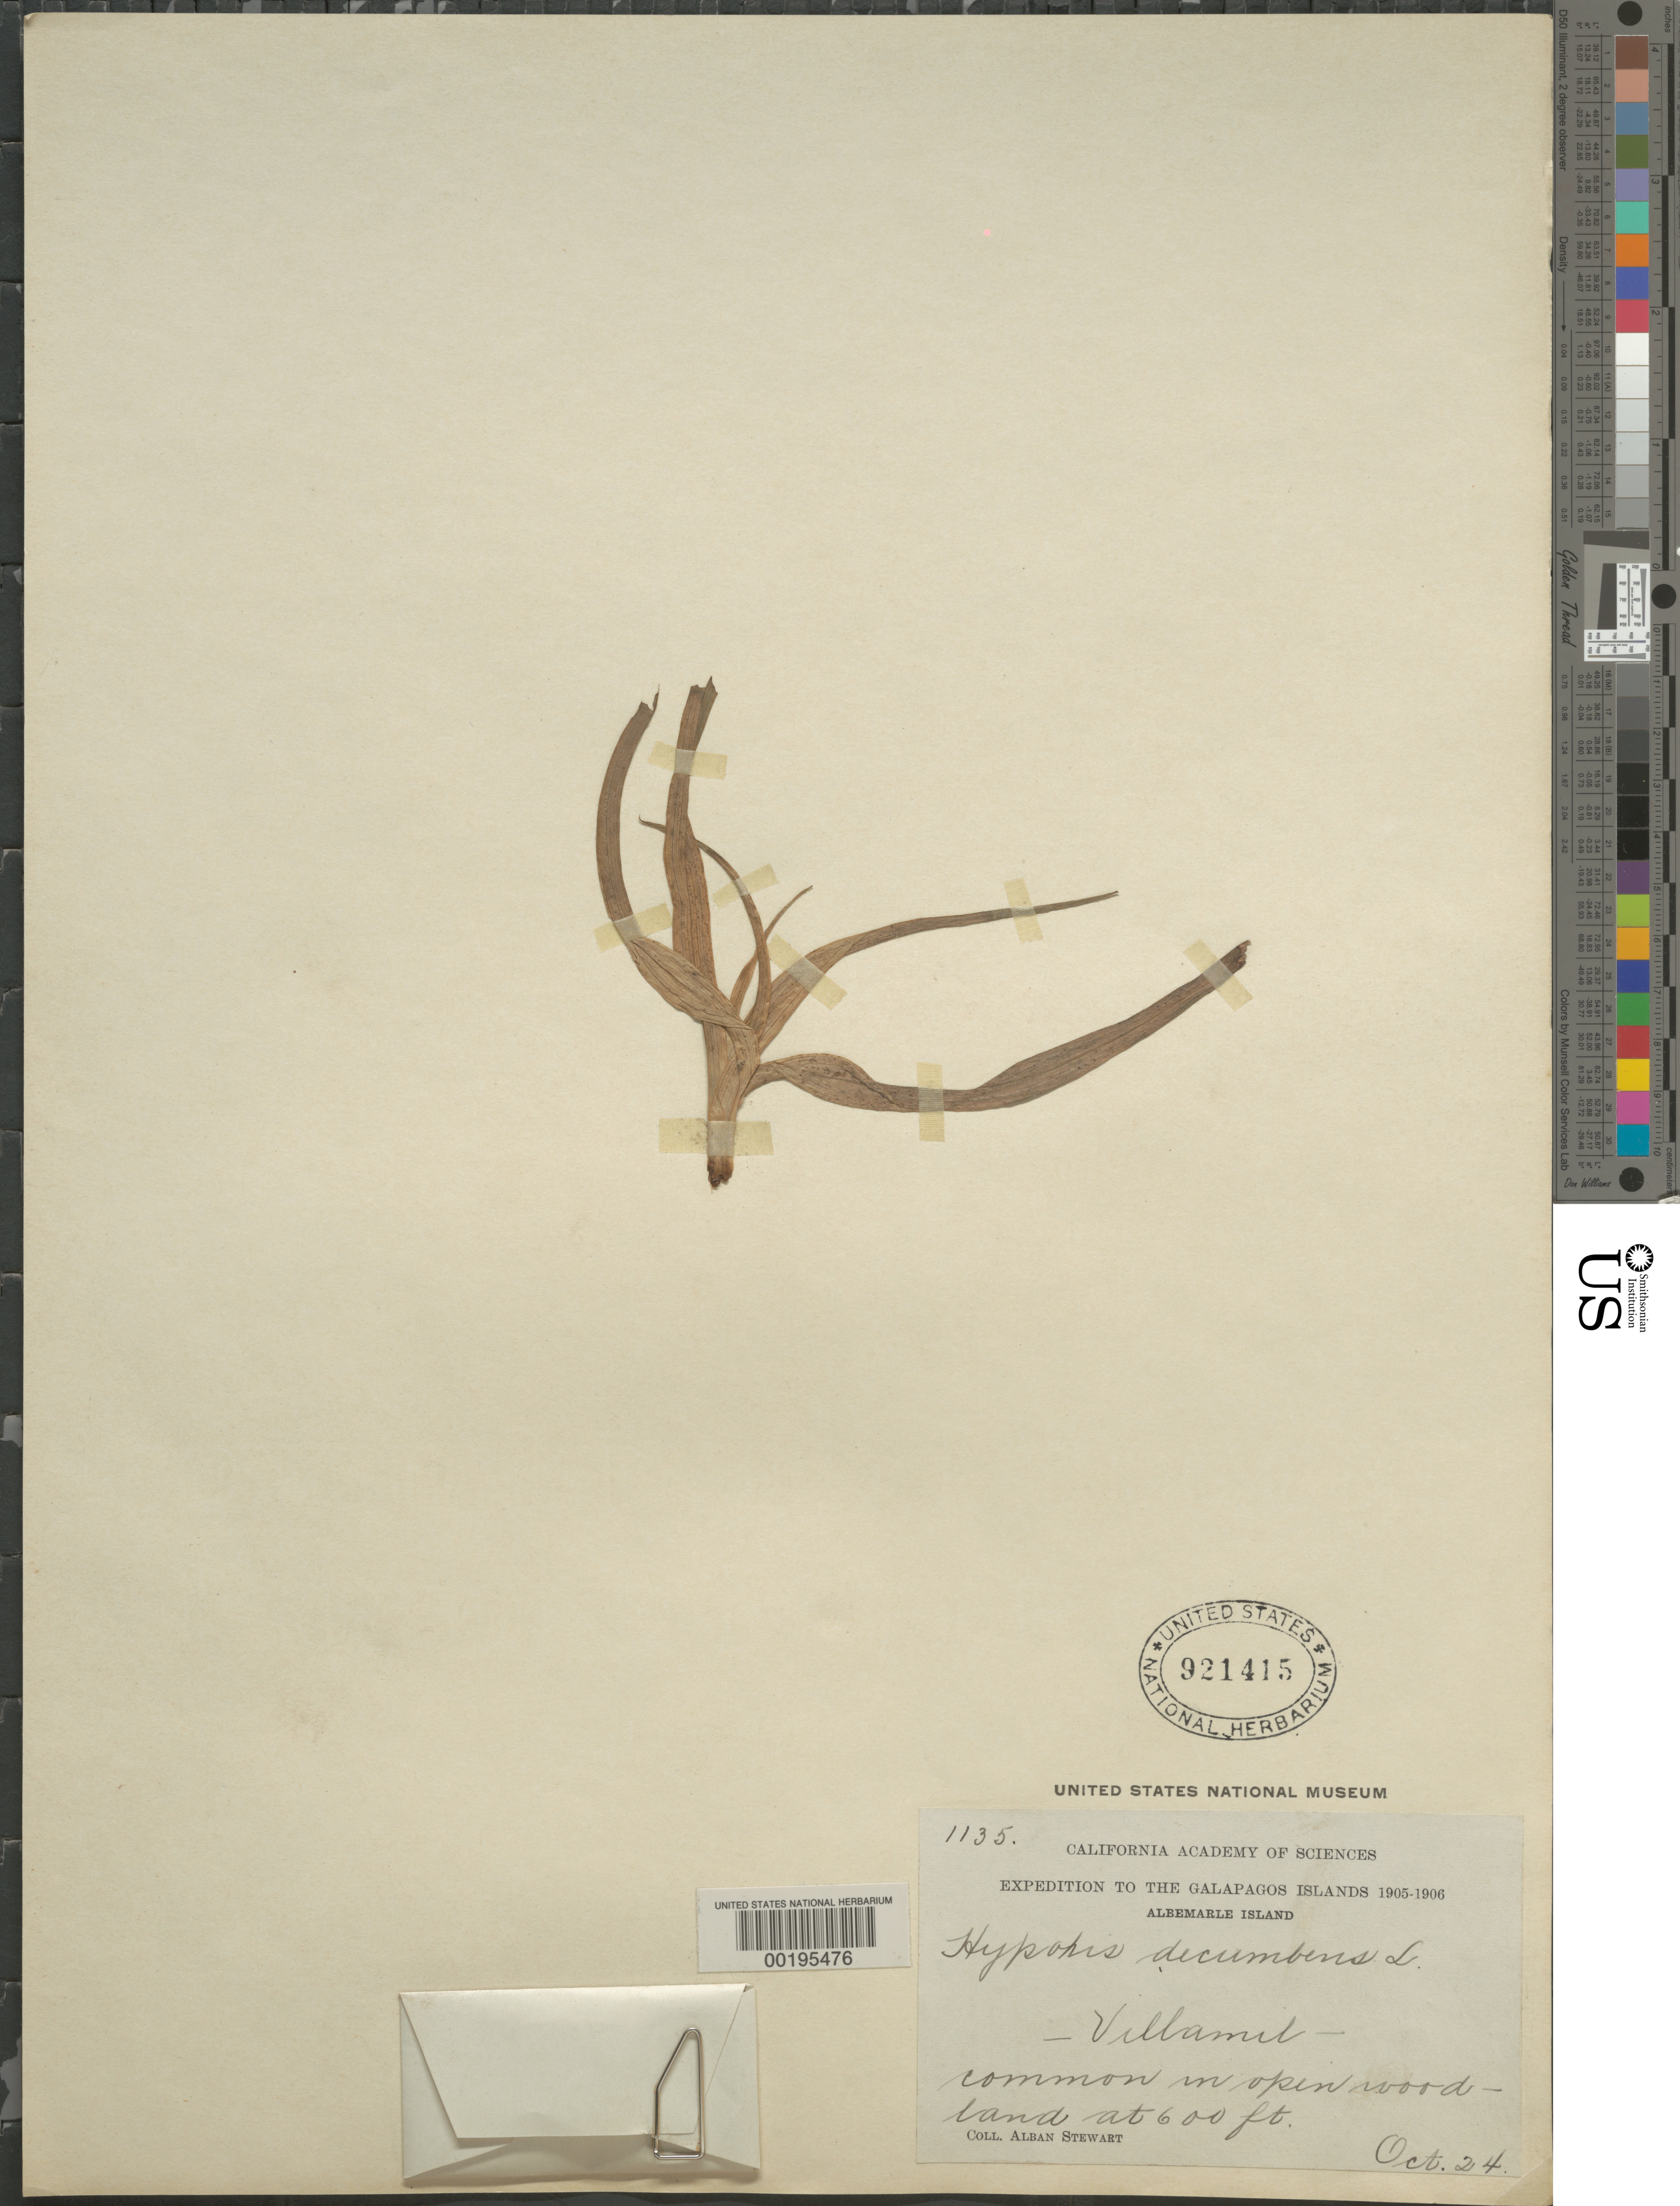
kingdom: Plantae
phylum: Tracheophyta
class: Liliopsida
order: Asparagales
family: Hypoxidaceae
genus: Hypoxis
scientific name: Hypoxis decumbens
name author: L.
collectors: A. Stewart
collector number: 1135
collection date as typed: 24 Oct 1905 or 24 Oct 1906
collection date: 1905-10-24 or 1906-10-24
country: Ecuador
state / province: Colón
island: Isabela [Albemarle]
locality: Villamil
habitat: Open wood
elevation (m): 183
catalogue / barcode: US 921415